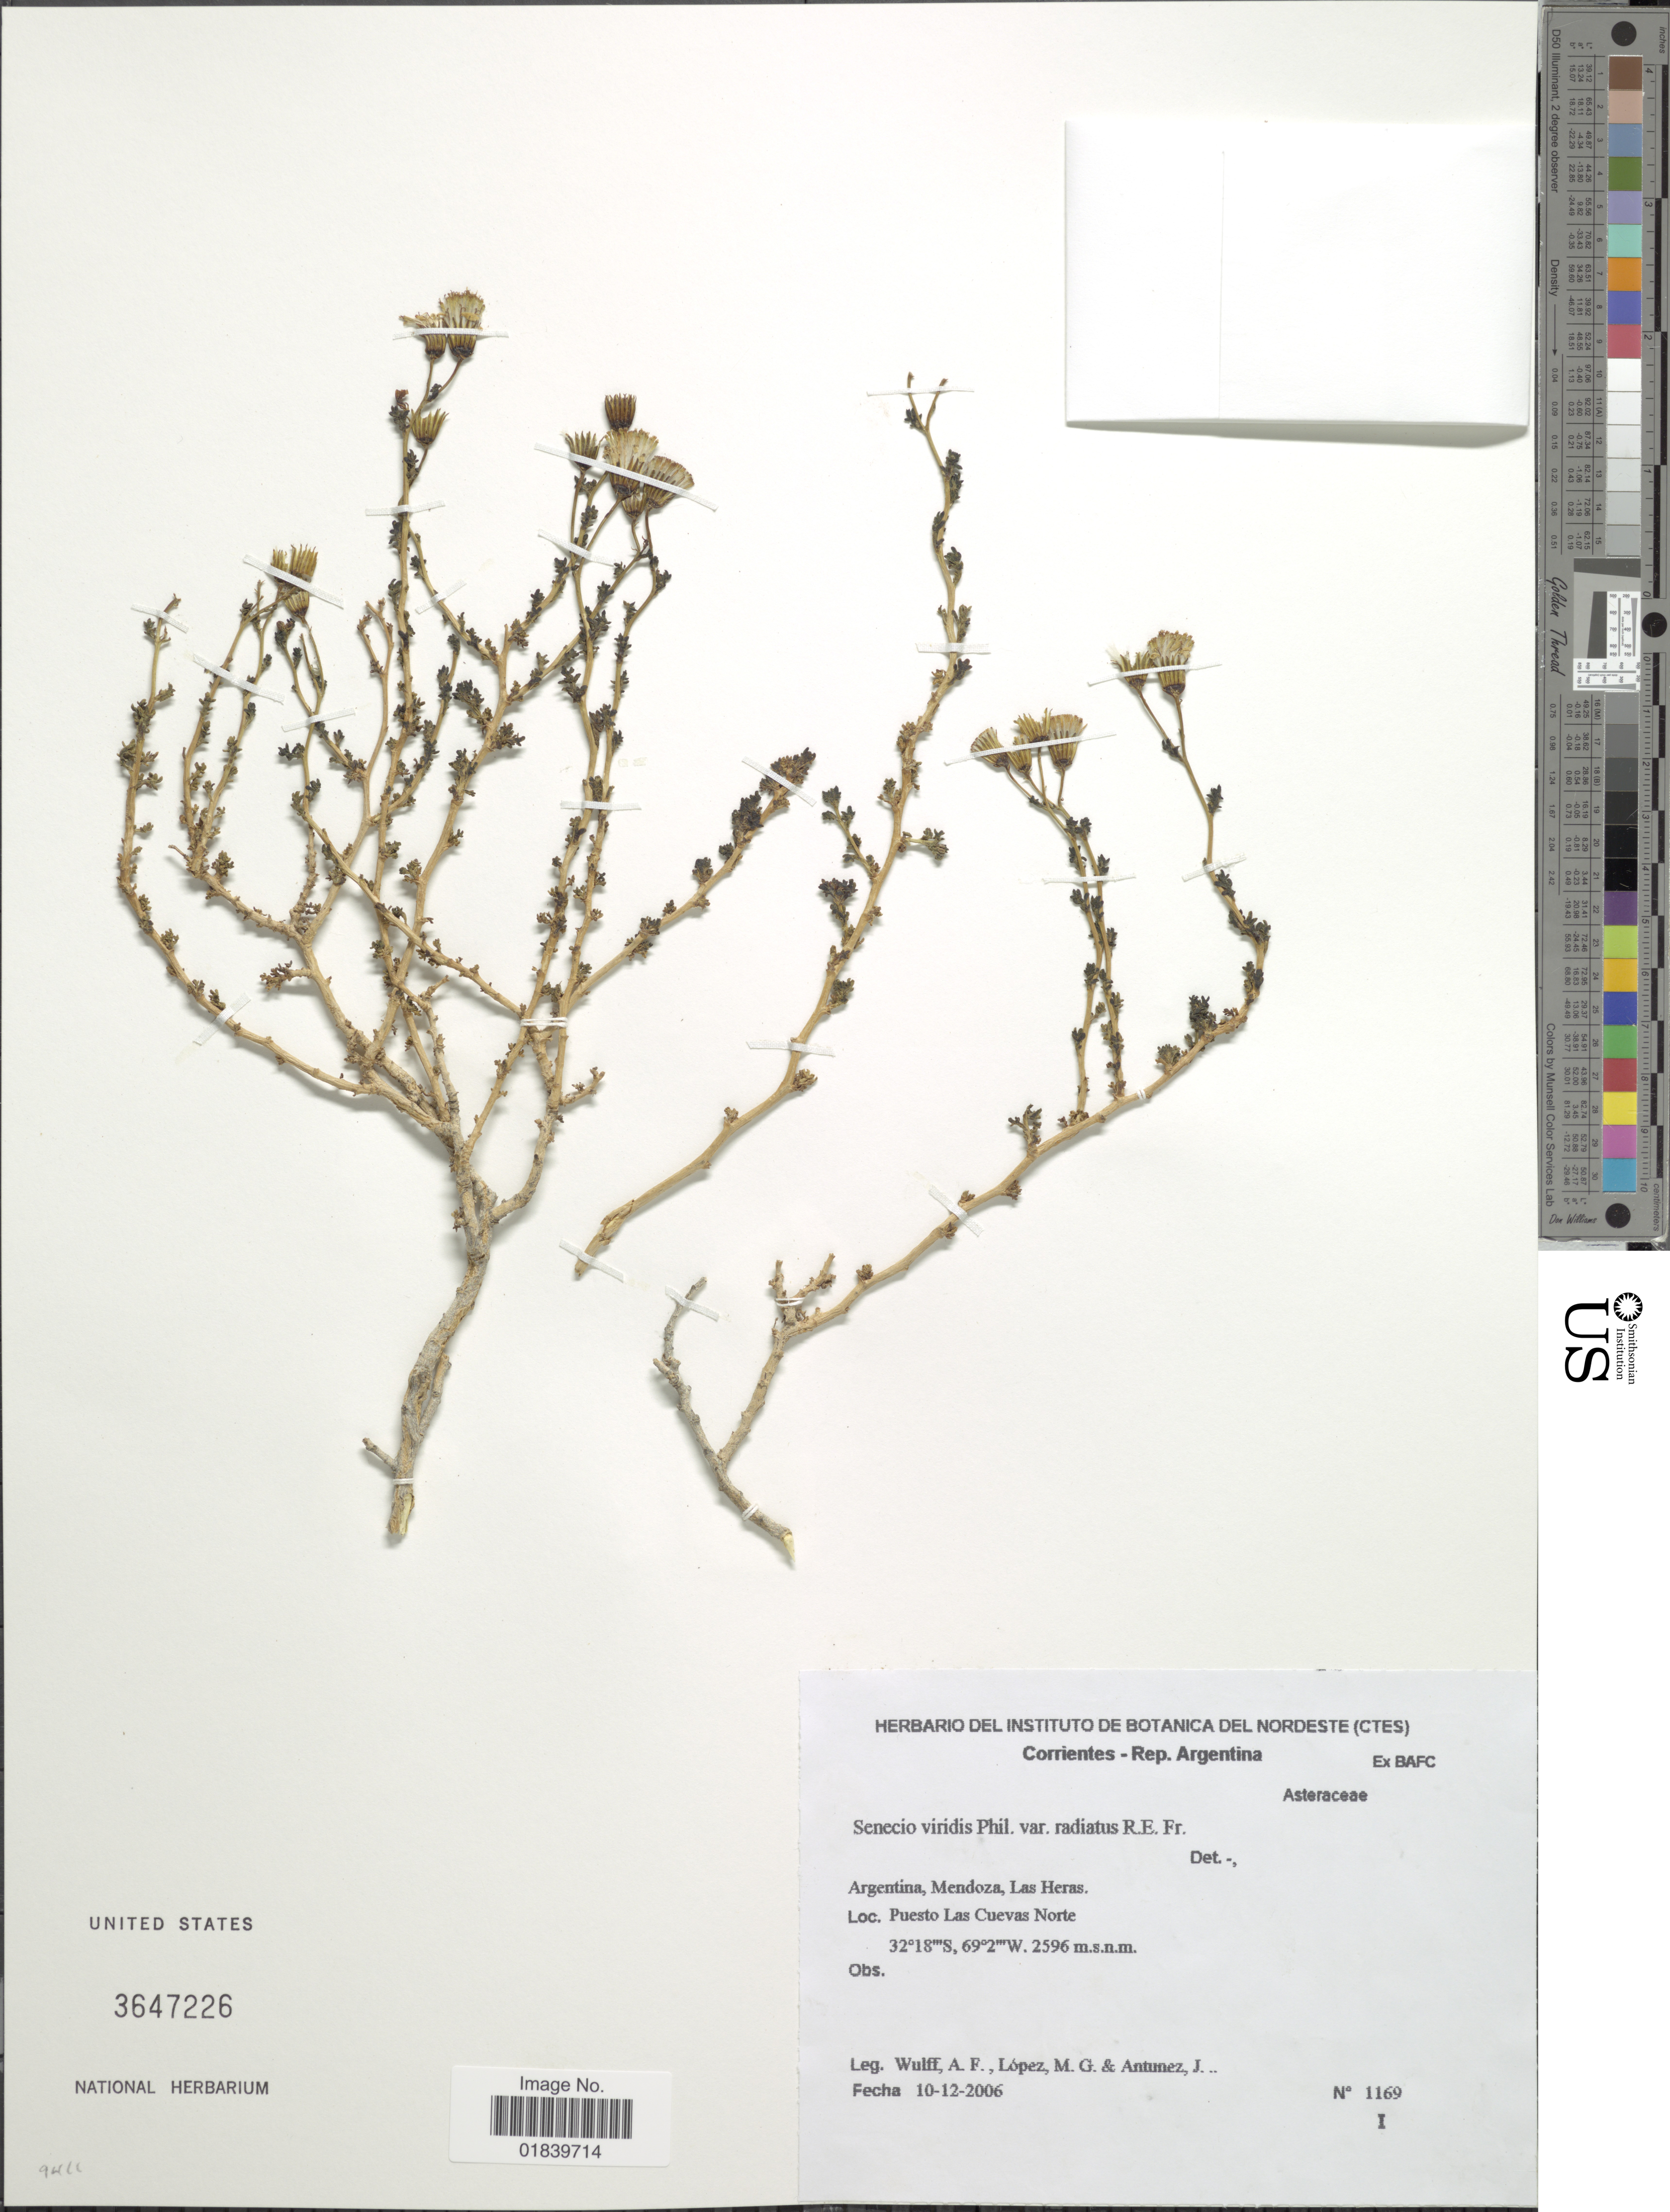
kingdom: Plantae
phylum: Tracheophyta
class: Magnoliopsida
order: Asterales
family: Asteraceae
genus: Senecio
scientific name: Senecio viridis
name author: Phil.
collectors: A. Wulff, M. López & J. Antunez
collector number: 1169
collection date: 2006-12-10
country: Argentina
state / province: Mendoza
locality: Argentina, Mendoza, Las Heras. Puesto Las Cuevas Norte.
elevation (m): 2596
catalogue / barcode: US 3647226